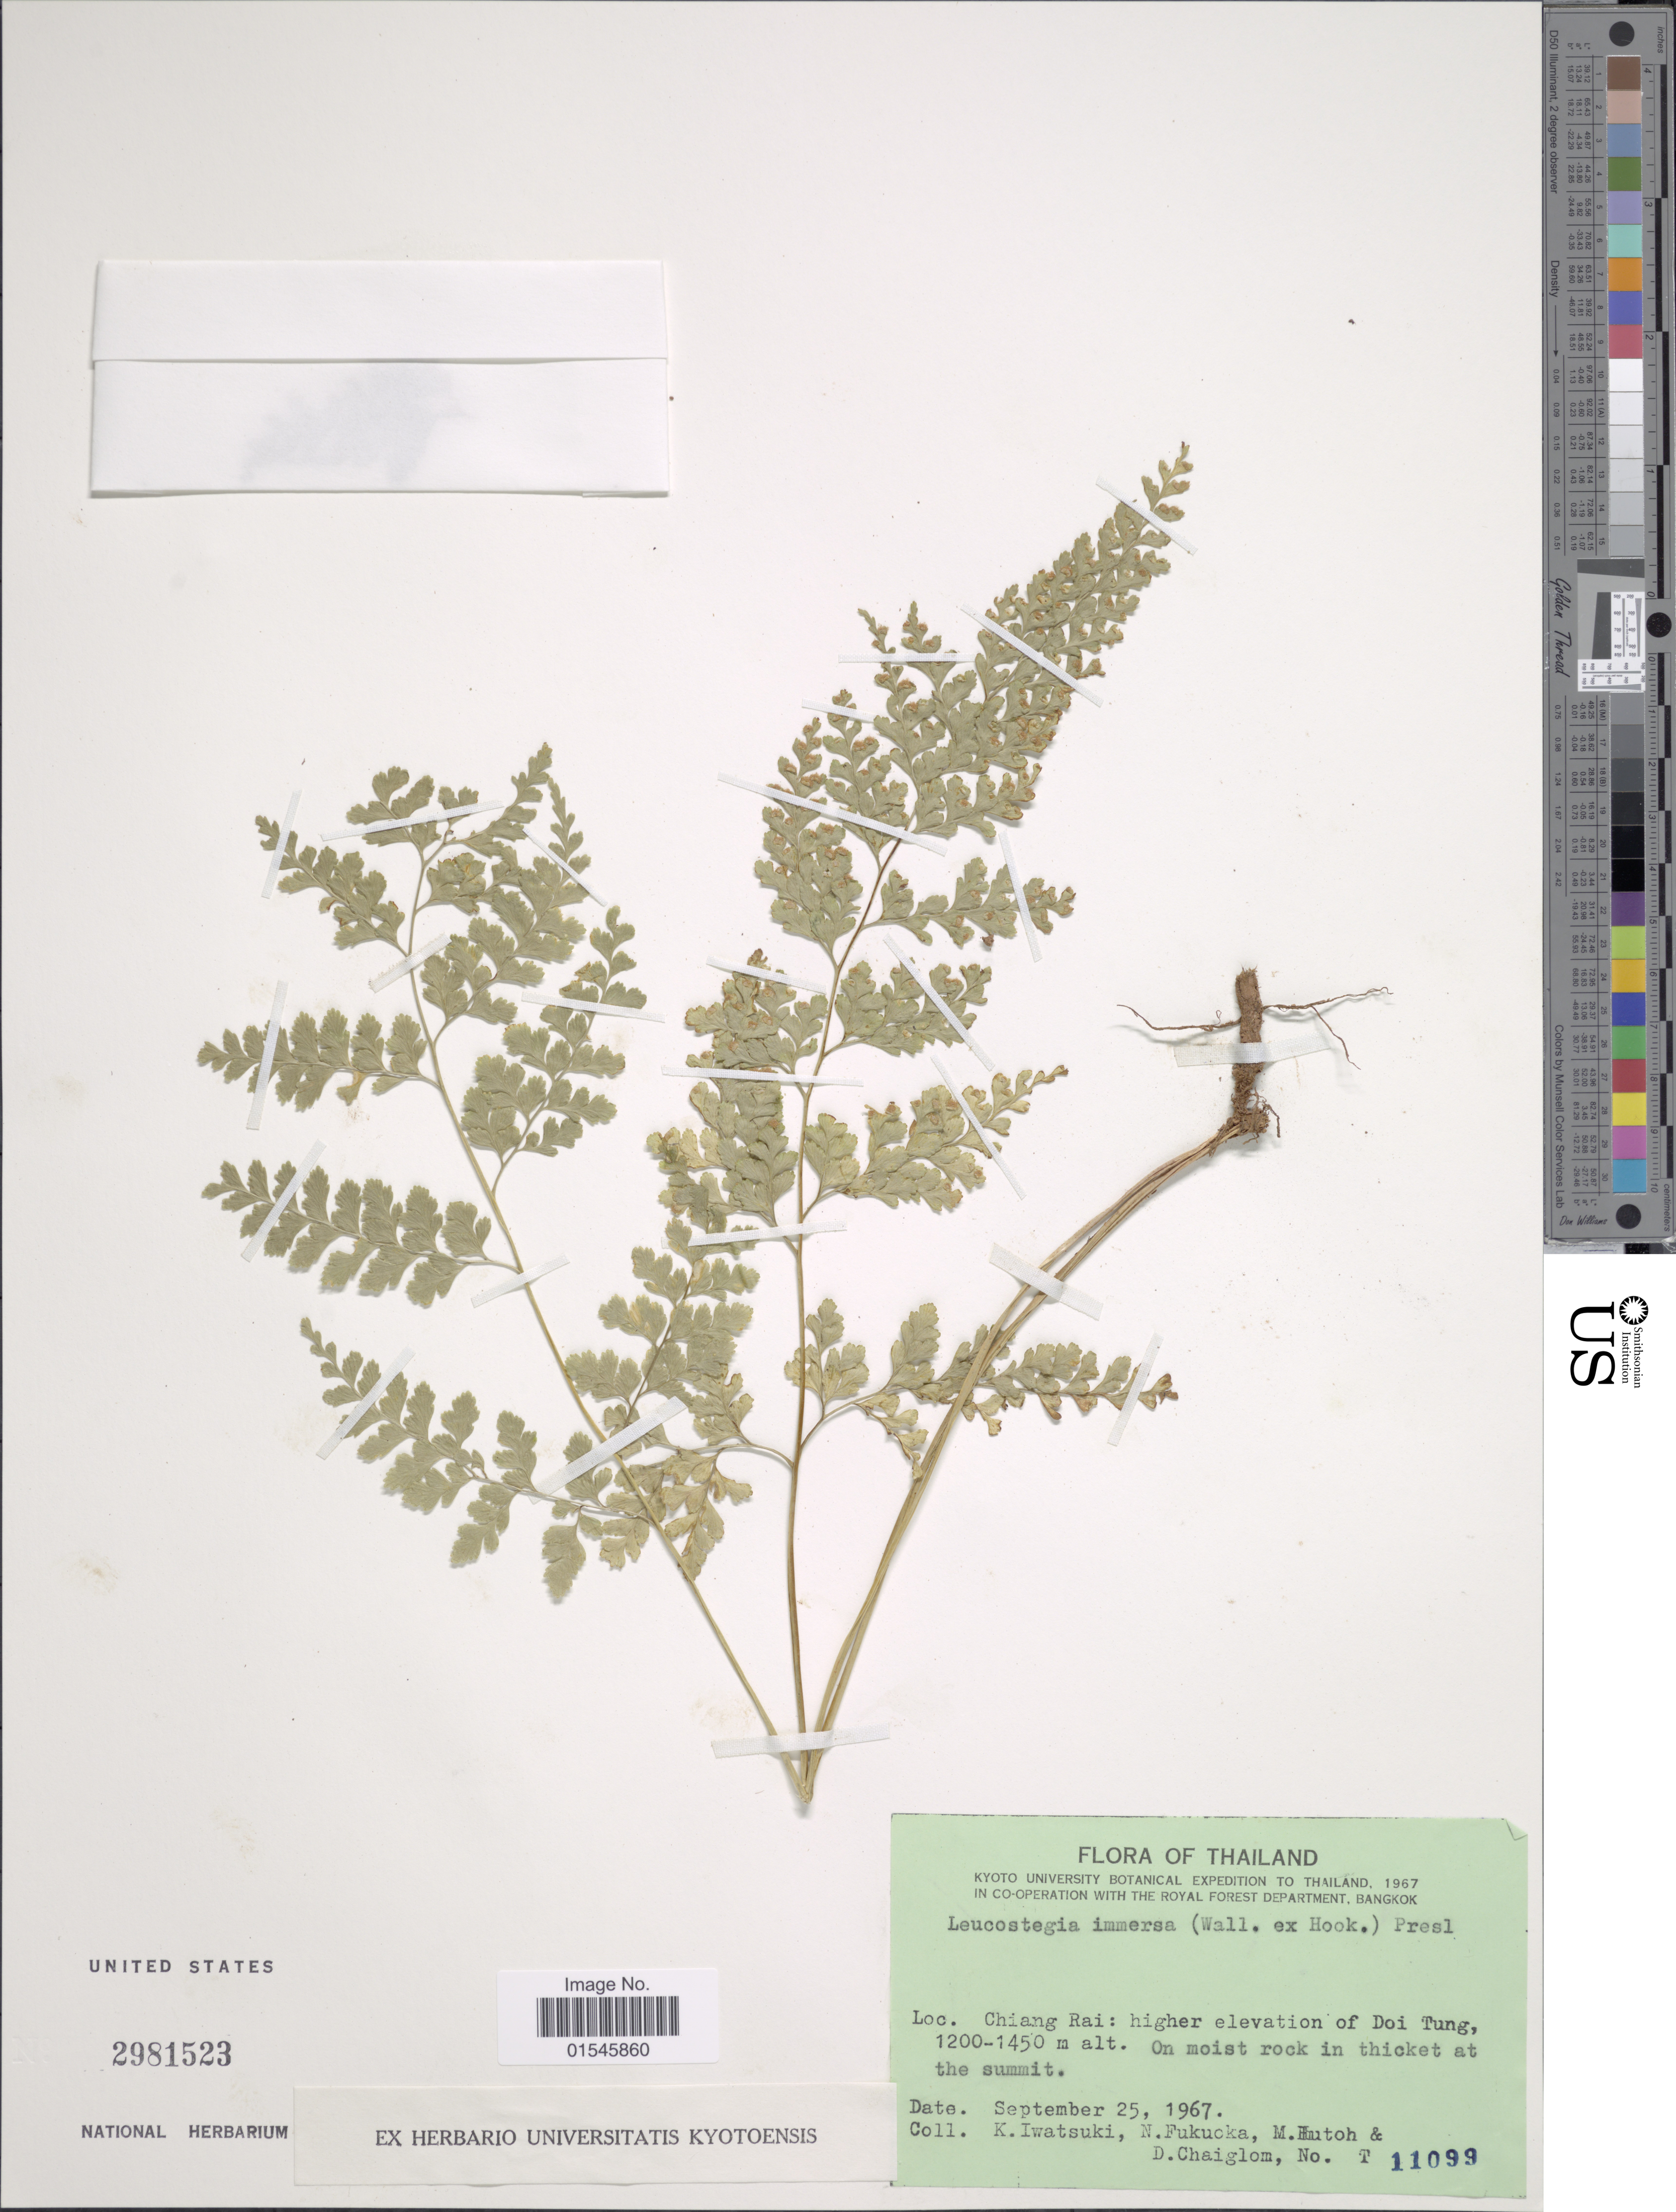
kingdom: Plantae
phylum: Tracheophyta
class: Polypodiopsida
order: Polypodiales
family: Hypodematiaceae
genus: Leucostegia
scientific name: Leucostegia truncata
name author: (D. Don) Fraser-Jenk.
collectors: K. Iwatsuki, N. Fukuoka, M. Hutoh & D. Chaiglom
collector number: T 11099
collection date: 1967-09-25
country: Thailand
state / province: Chiang Rai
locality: Chiang Rai: higher elevation of Doi Tung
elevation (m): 1200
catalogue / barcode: US 2981523